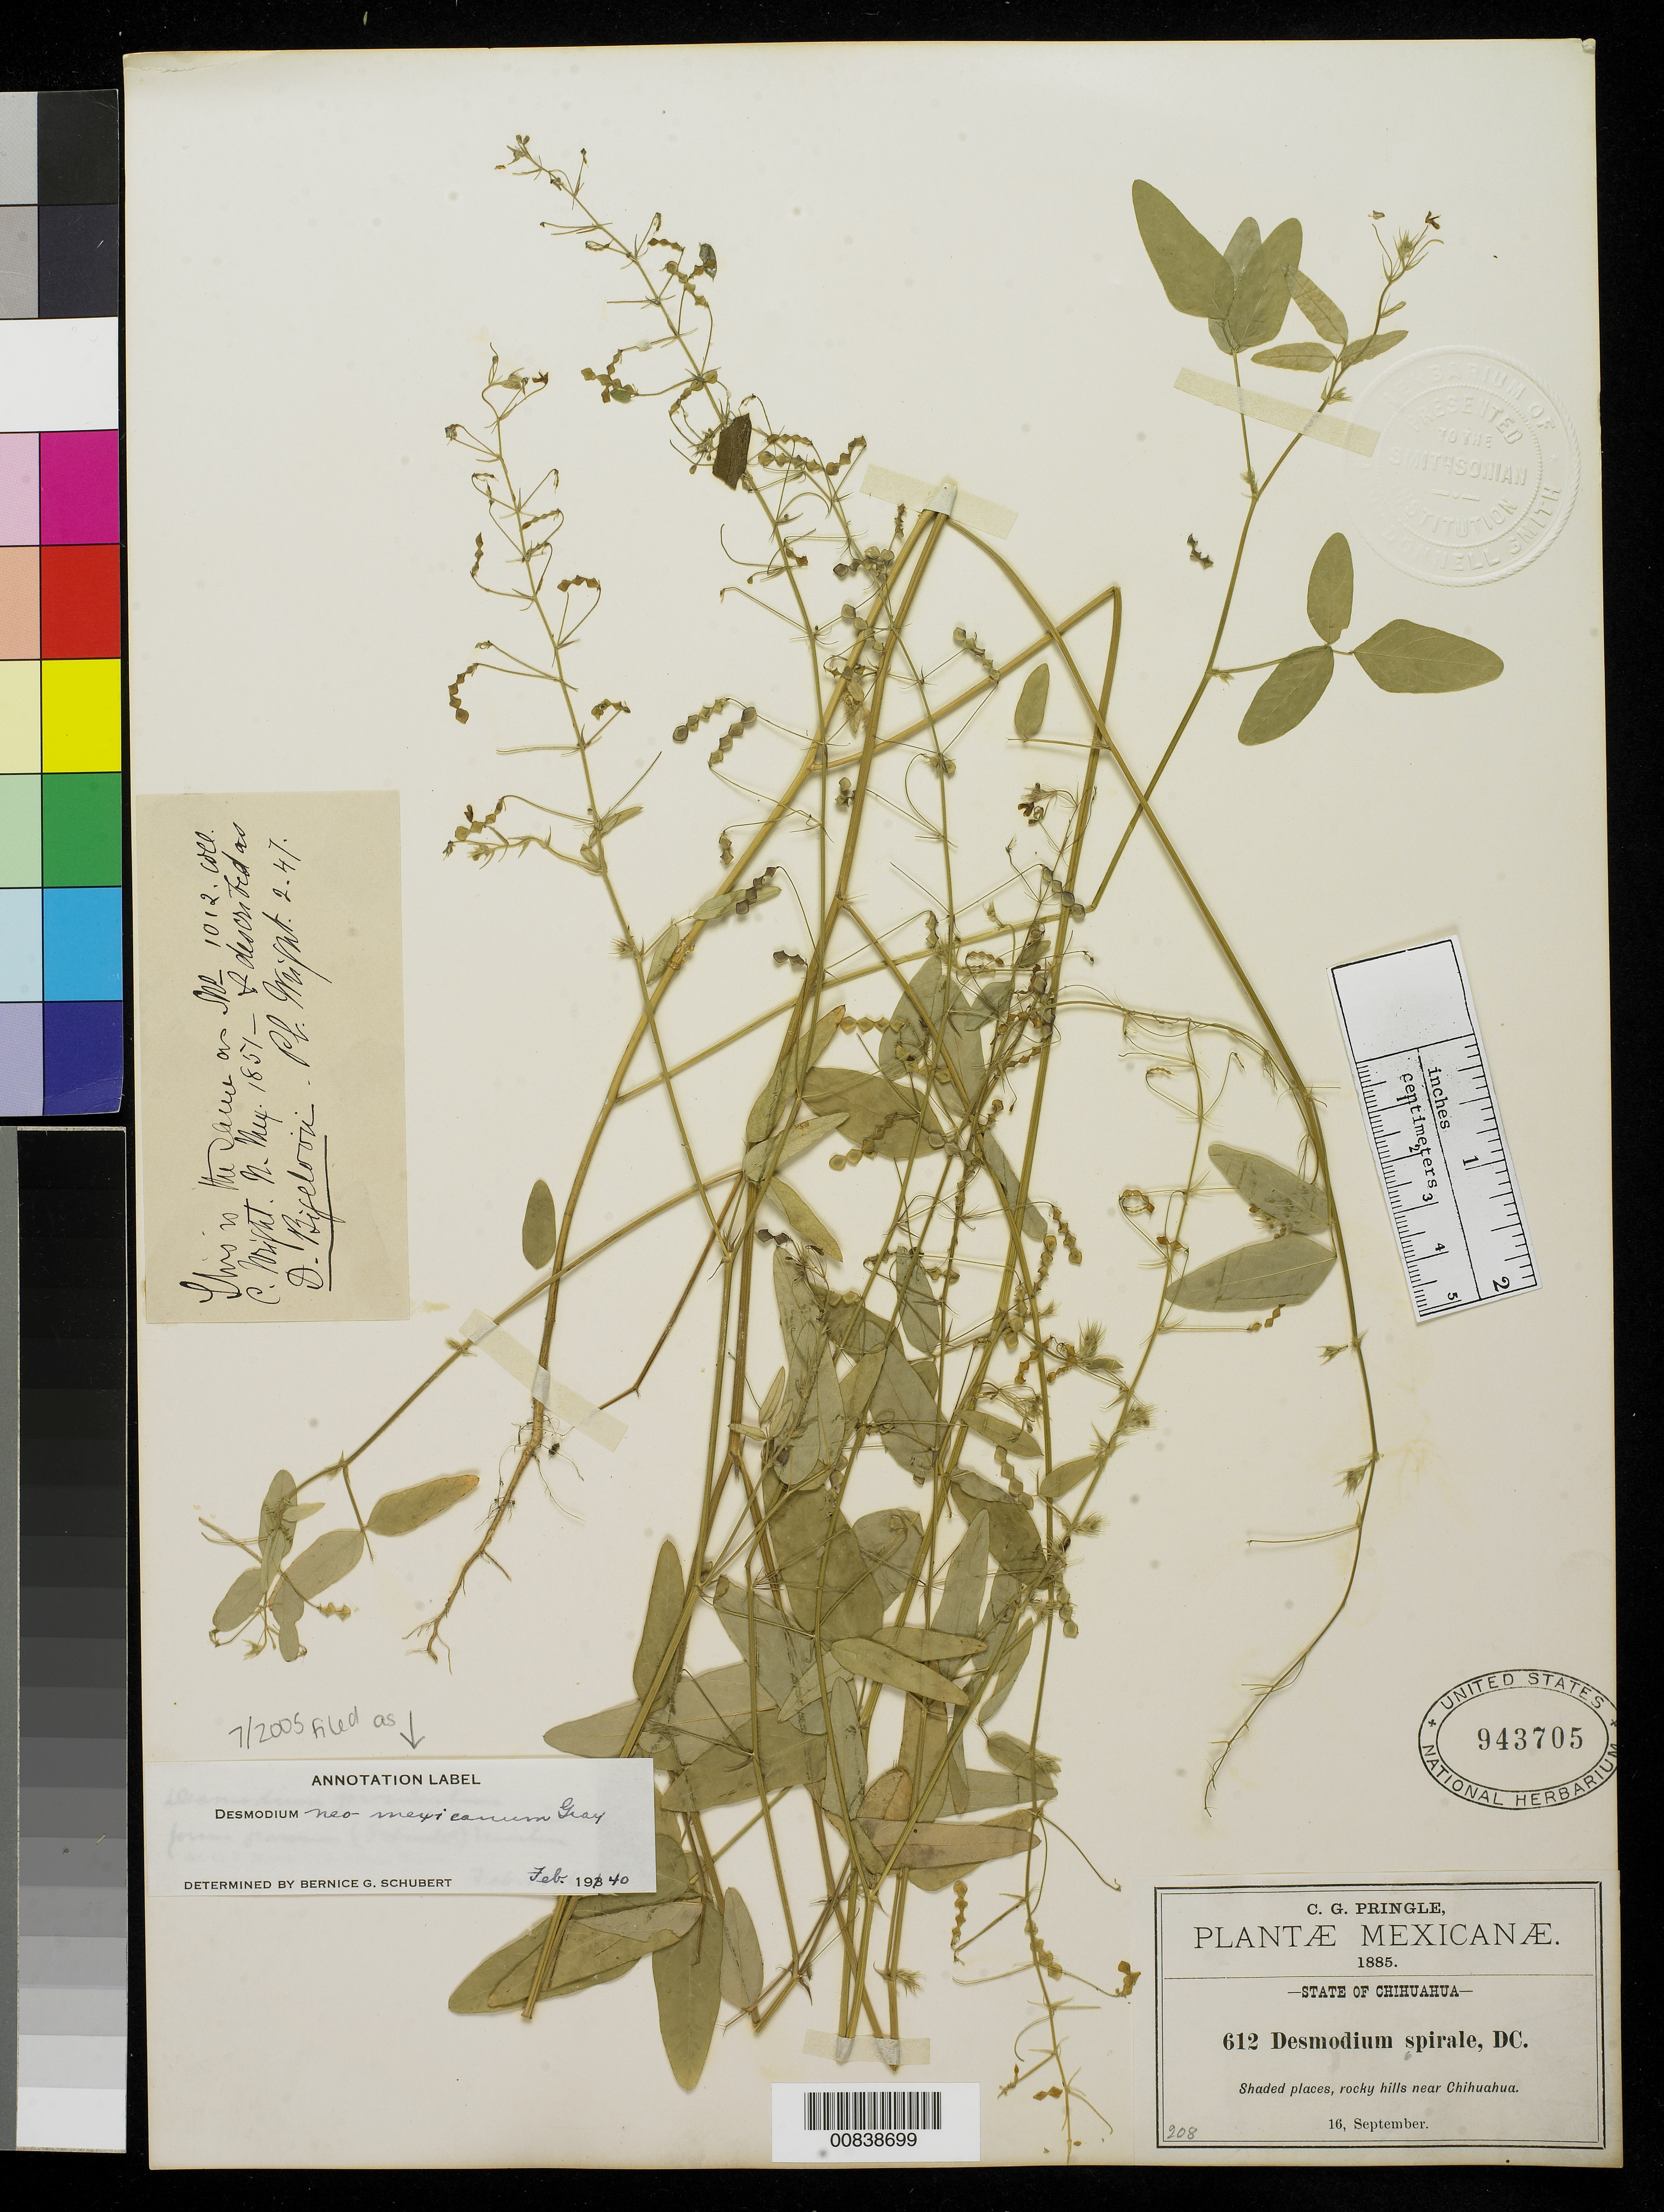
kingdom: Plantae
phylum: Tracheophyta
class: Magnoliopsida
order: Fabales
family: Fabaceae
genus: Desmodium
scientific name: Desmodium neomexicanum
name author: A. Gray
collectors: C. G. Pringle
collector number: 612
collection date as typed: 16 Sep 1885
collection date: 1885-09-16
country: Mexico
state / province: Chihuahua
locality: Rocky hills near Chihuahua.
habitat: Shaded places, rocky hills.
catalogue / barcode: US 943705